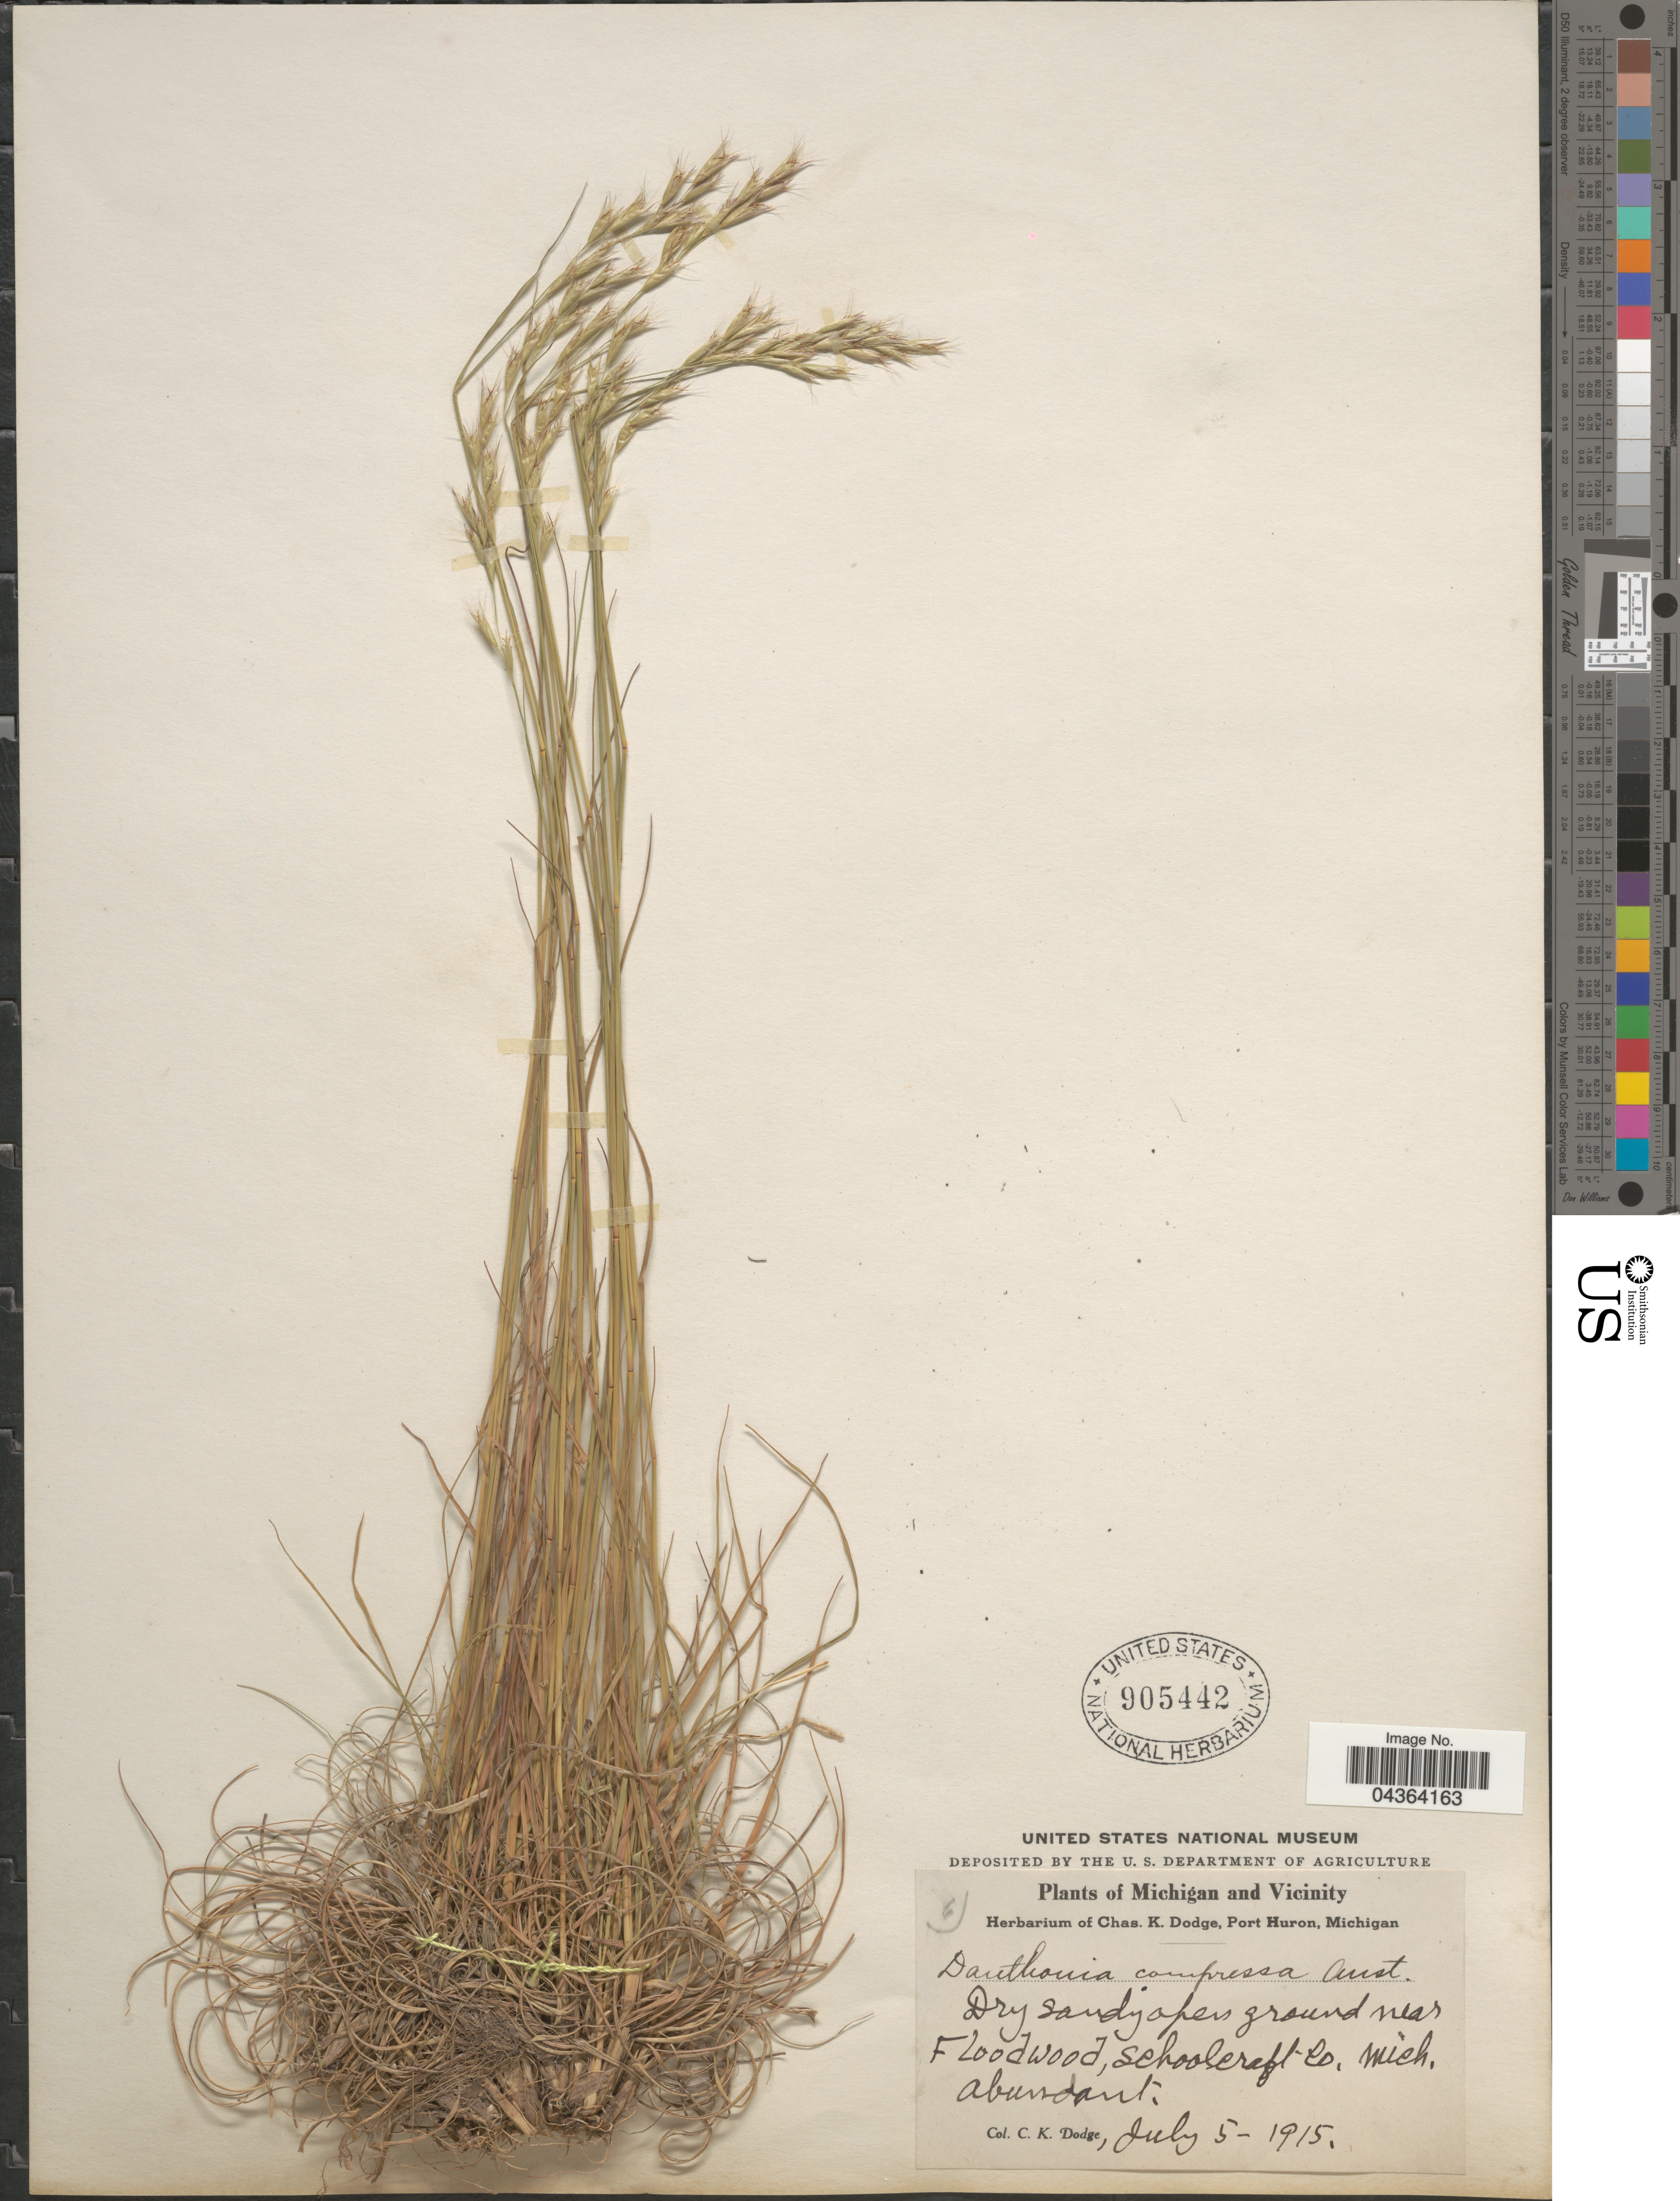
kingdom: Plantae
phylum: Tracheophyta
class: Liliopsida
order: Poales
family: Poaceae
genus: Danthonia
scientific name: Danthonia spicata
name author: (L.) P. Beauv. ex Roem. & Schult.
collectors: C. Dodge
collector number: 6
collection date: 1915-07-05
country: United States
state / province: Michigan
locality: Michigan and Vicinity. Dry sandy open ground near Floodwood, Schoolcraft Co.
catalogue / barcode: US 905442